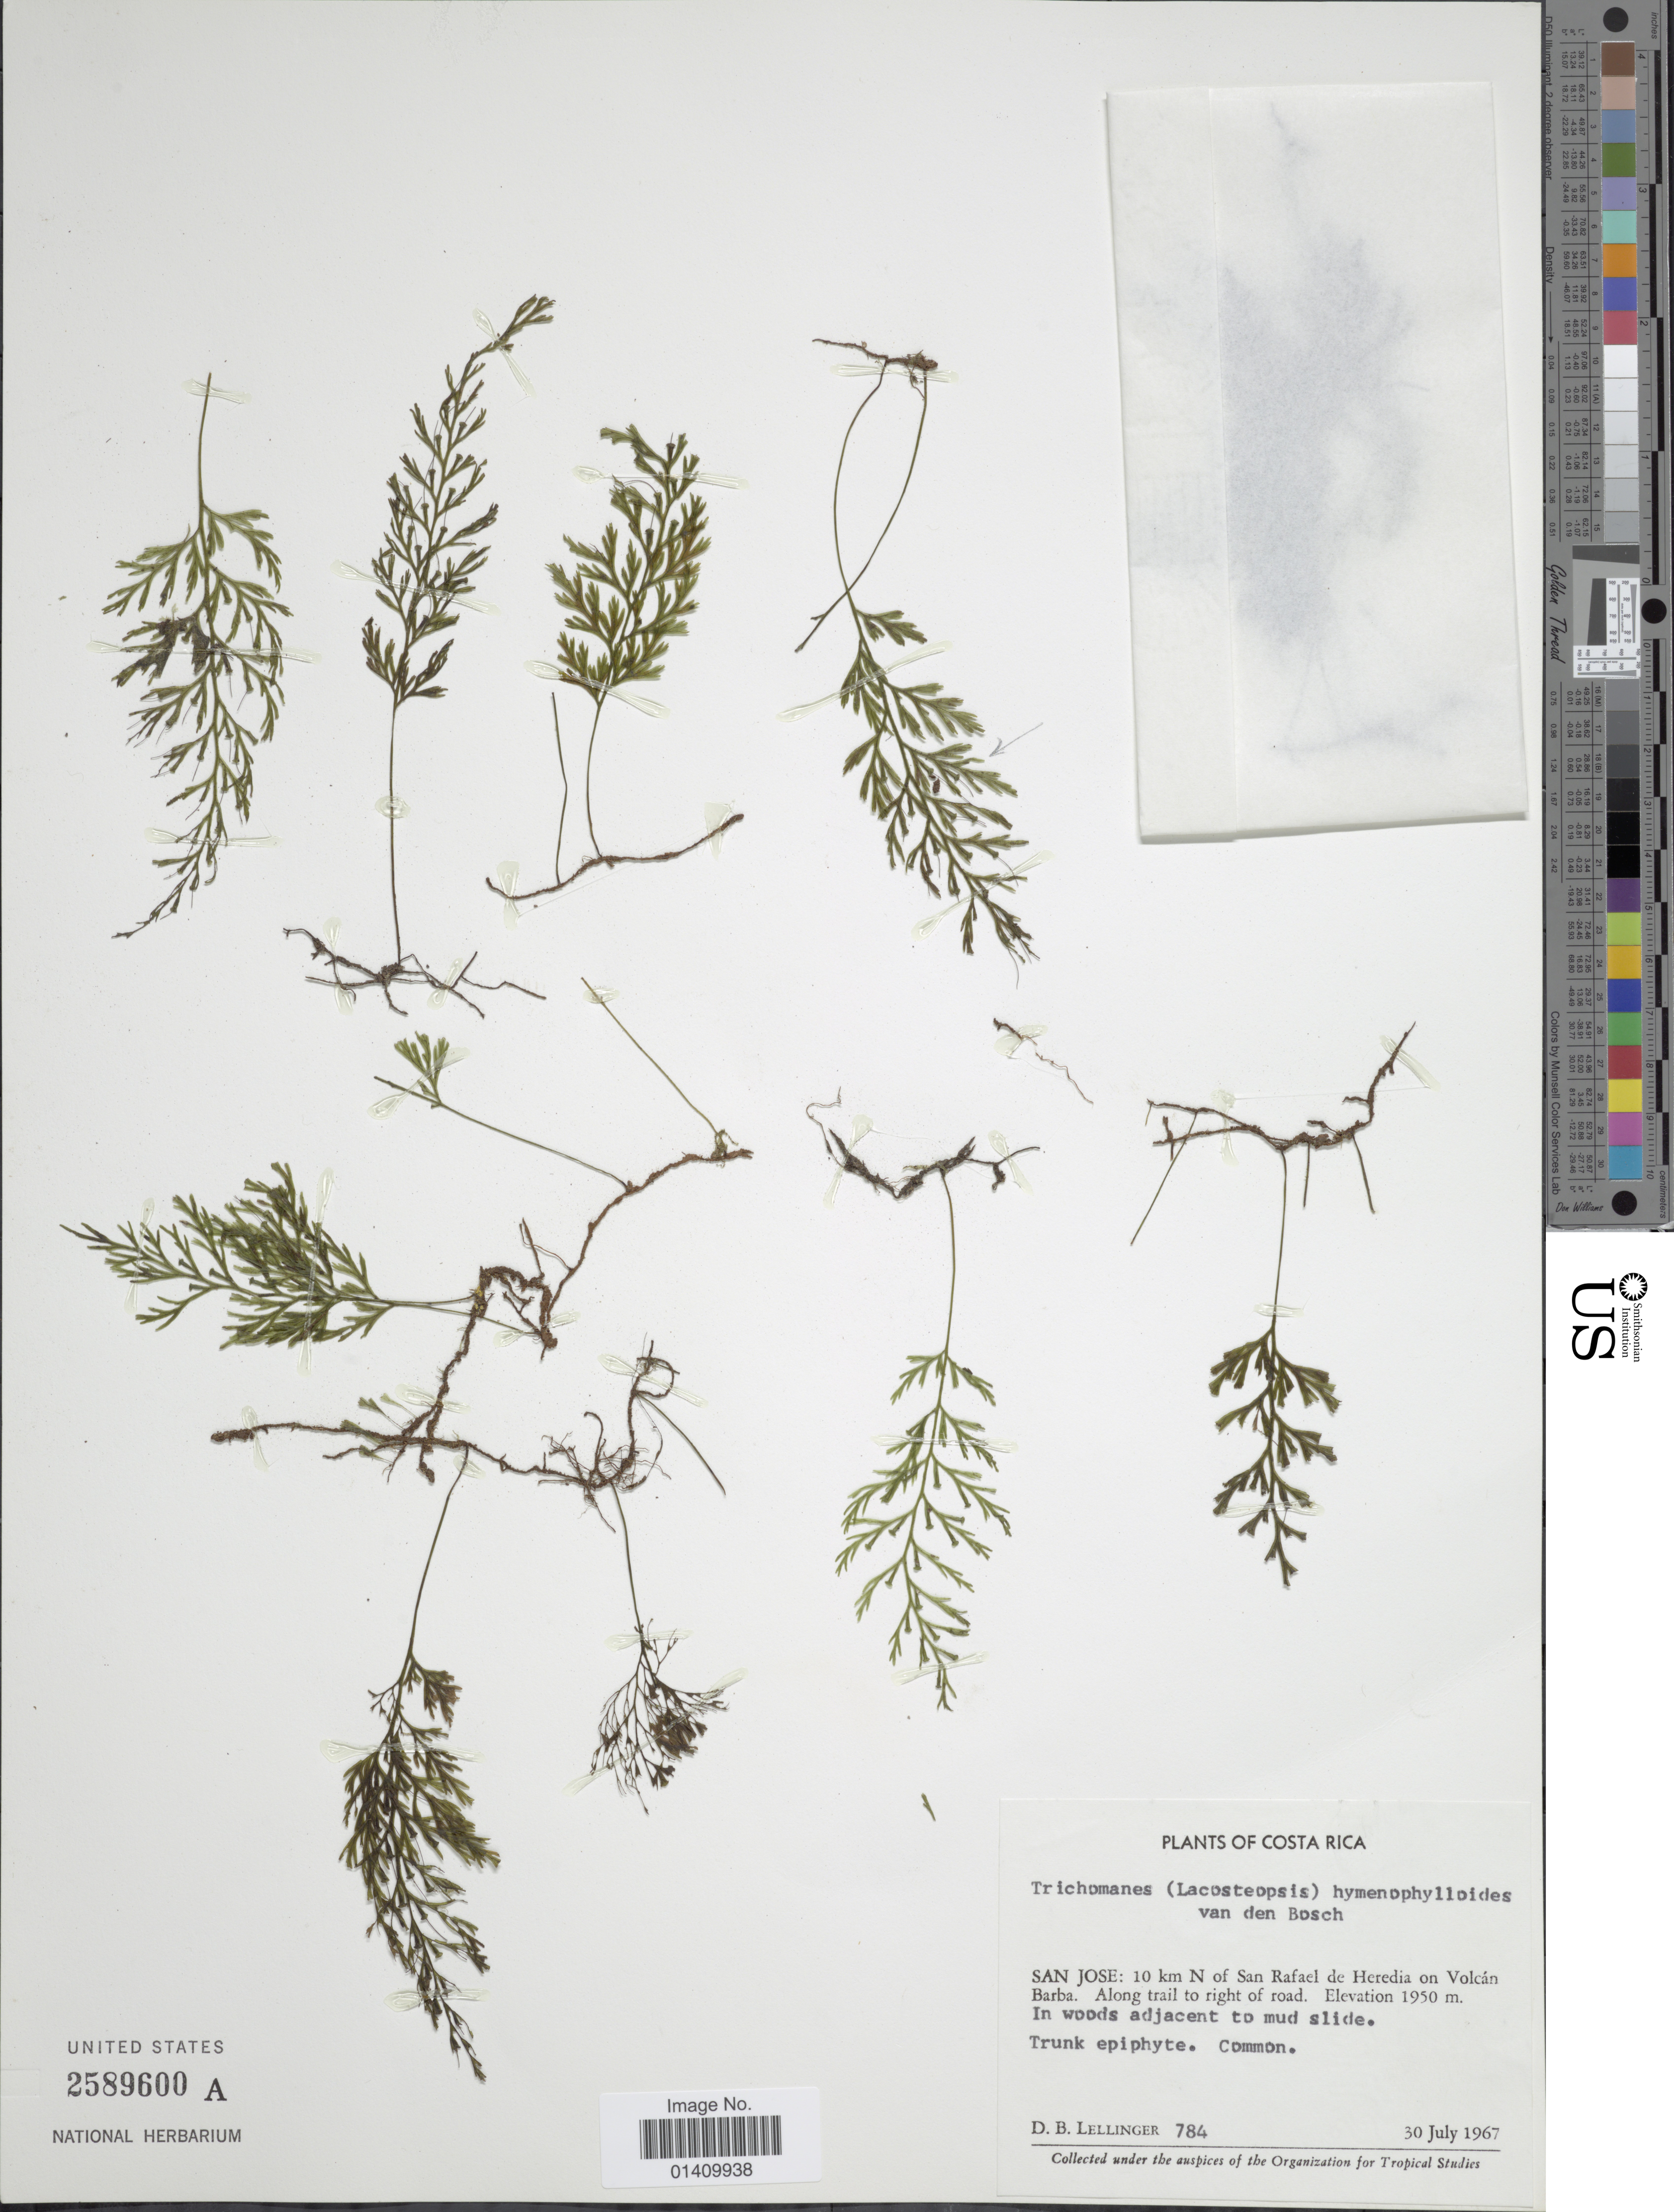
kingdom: Plantae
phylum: Tracheophyta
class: Polypodiopsida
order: Hymenophyllales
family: Hymenophyllaceae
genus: Polyphlebium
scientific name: Polyphlebium hymenophylloides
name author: (Bosch) Ebihara & Dubuisson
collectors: D. B. Lellinger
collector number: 784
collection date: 1967-07-30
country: Costa Rica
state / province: San José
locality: San Jose: 10 km N of San Rafael de Heredia on Volcan Barba, along trail to right of road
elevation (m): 1950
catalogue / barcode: US 2589600A